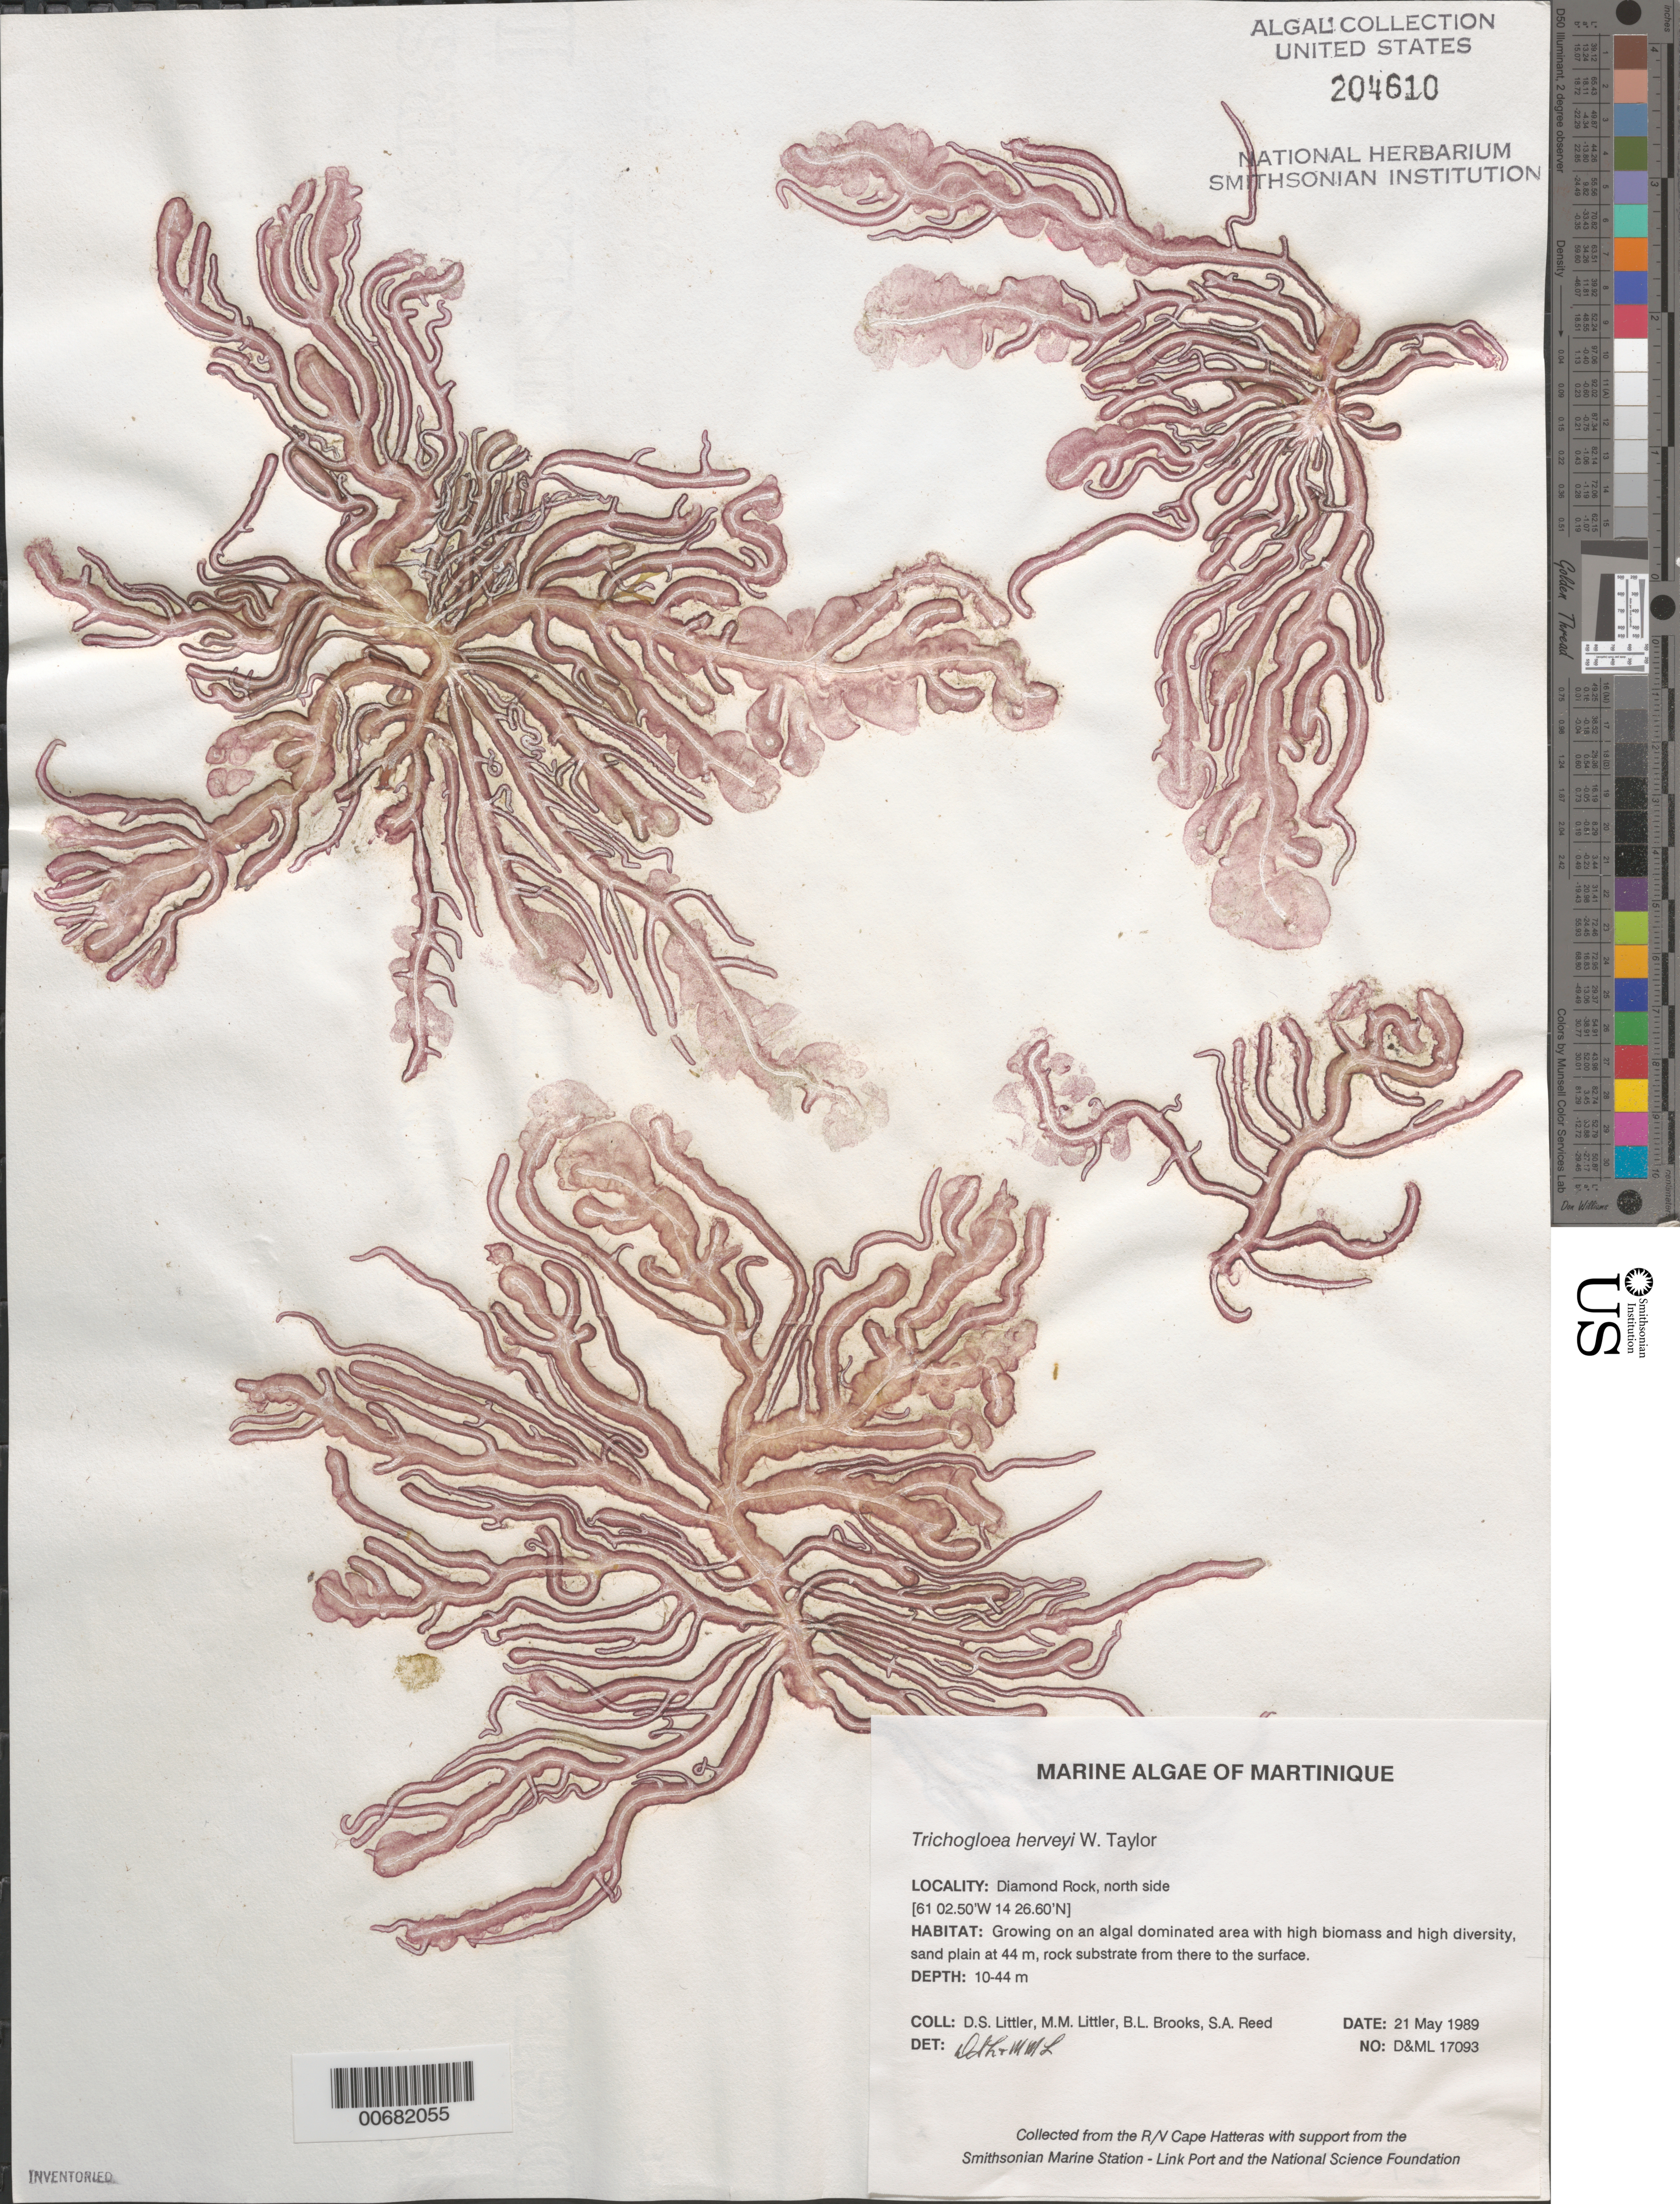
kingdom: Plantae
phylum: Rhodophyta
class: Florideophyceae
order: Nemaliales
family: Liagoraceae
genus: Trichogloea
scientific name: Trichogloea herveyi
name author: W.R. Taylor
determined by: Littler, D. S.; Littler, M. M.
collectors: D. S. Littler, M. M. Littler, B. Brooks & S. Reed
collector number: D&ML 17093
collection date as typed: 21 May 1989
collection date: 1989-05-21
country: Martinique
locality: Diamond Rock, north side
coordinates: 14 26.60' N, 61 02.50' W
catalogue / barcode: US 204610